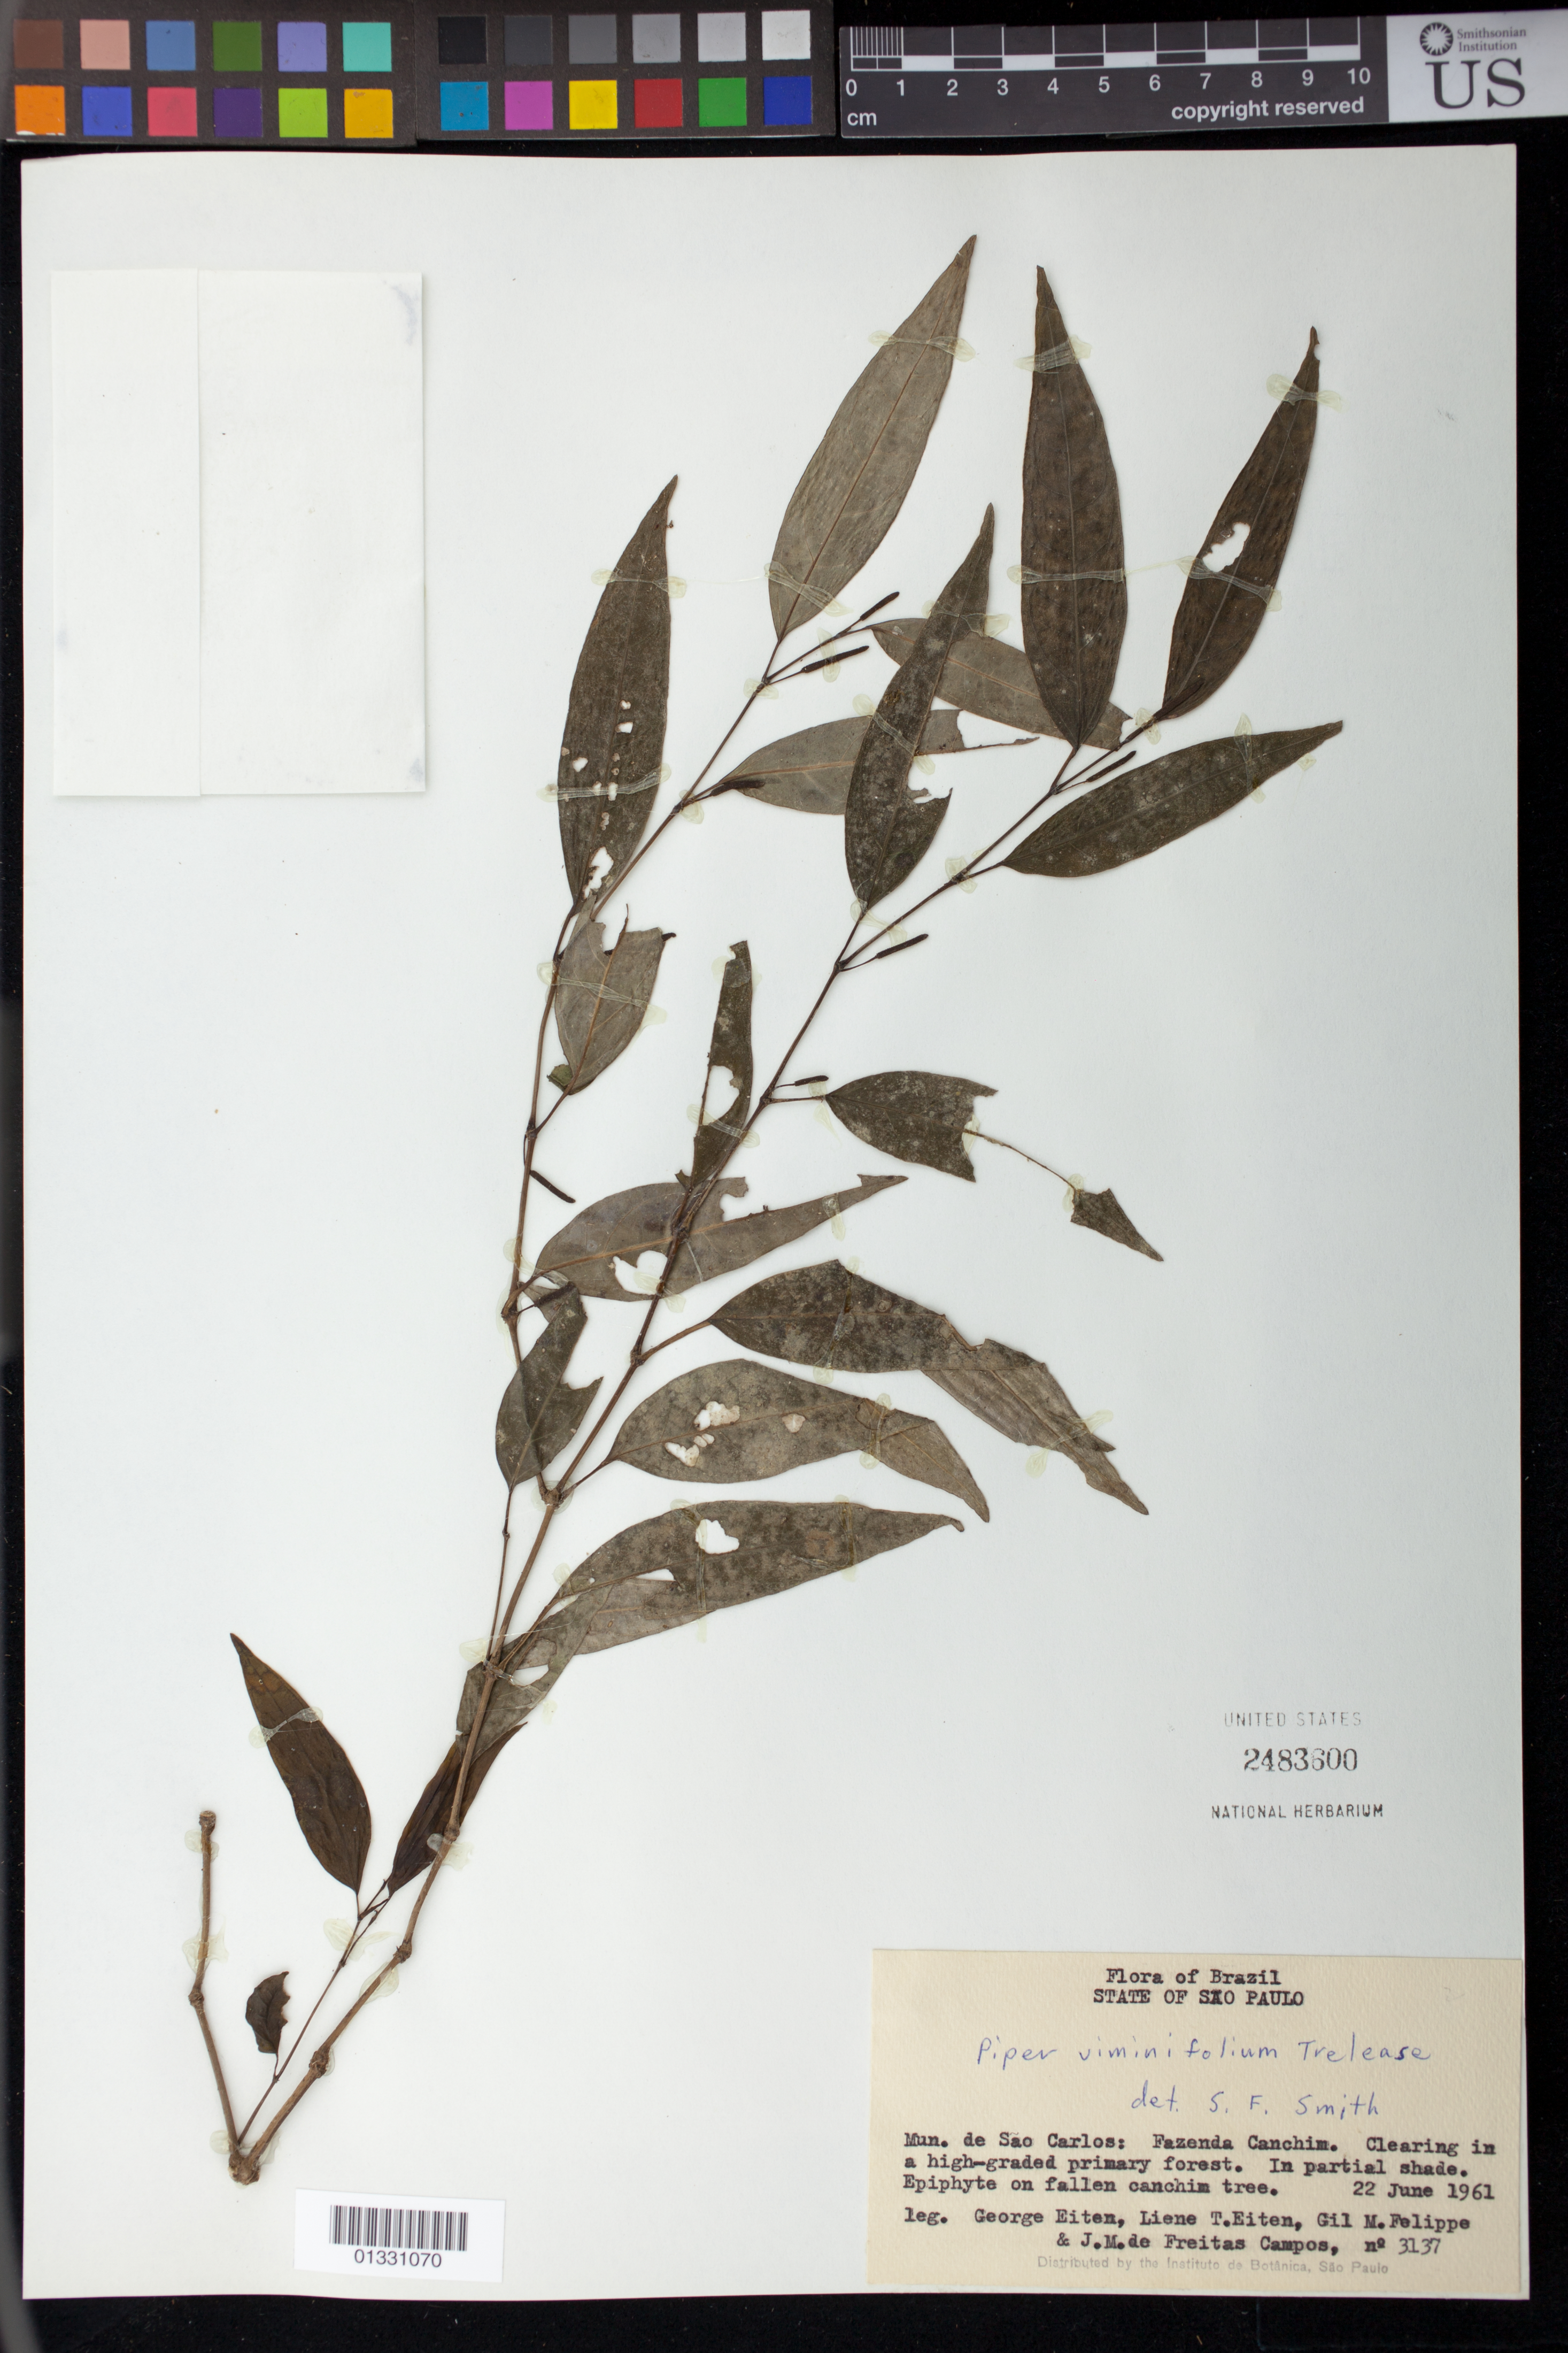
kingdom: Plantae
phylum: Tracheophyta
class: Magnoliopsida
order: Piperales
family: Piperaceae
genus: Piper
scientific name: Piper viminifolium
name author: Trel.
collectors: G. Eiten, L. T. Eiten, G. M. Felippe & J. M. Campos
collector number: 3137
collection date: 1961-01-22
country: Brazil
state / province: São Paulo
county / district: São Carlos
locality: Fazenda Canchim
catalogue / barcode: US 2483600